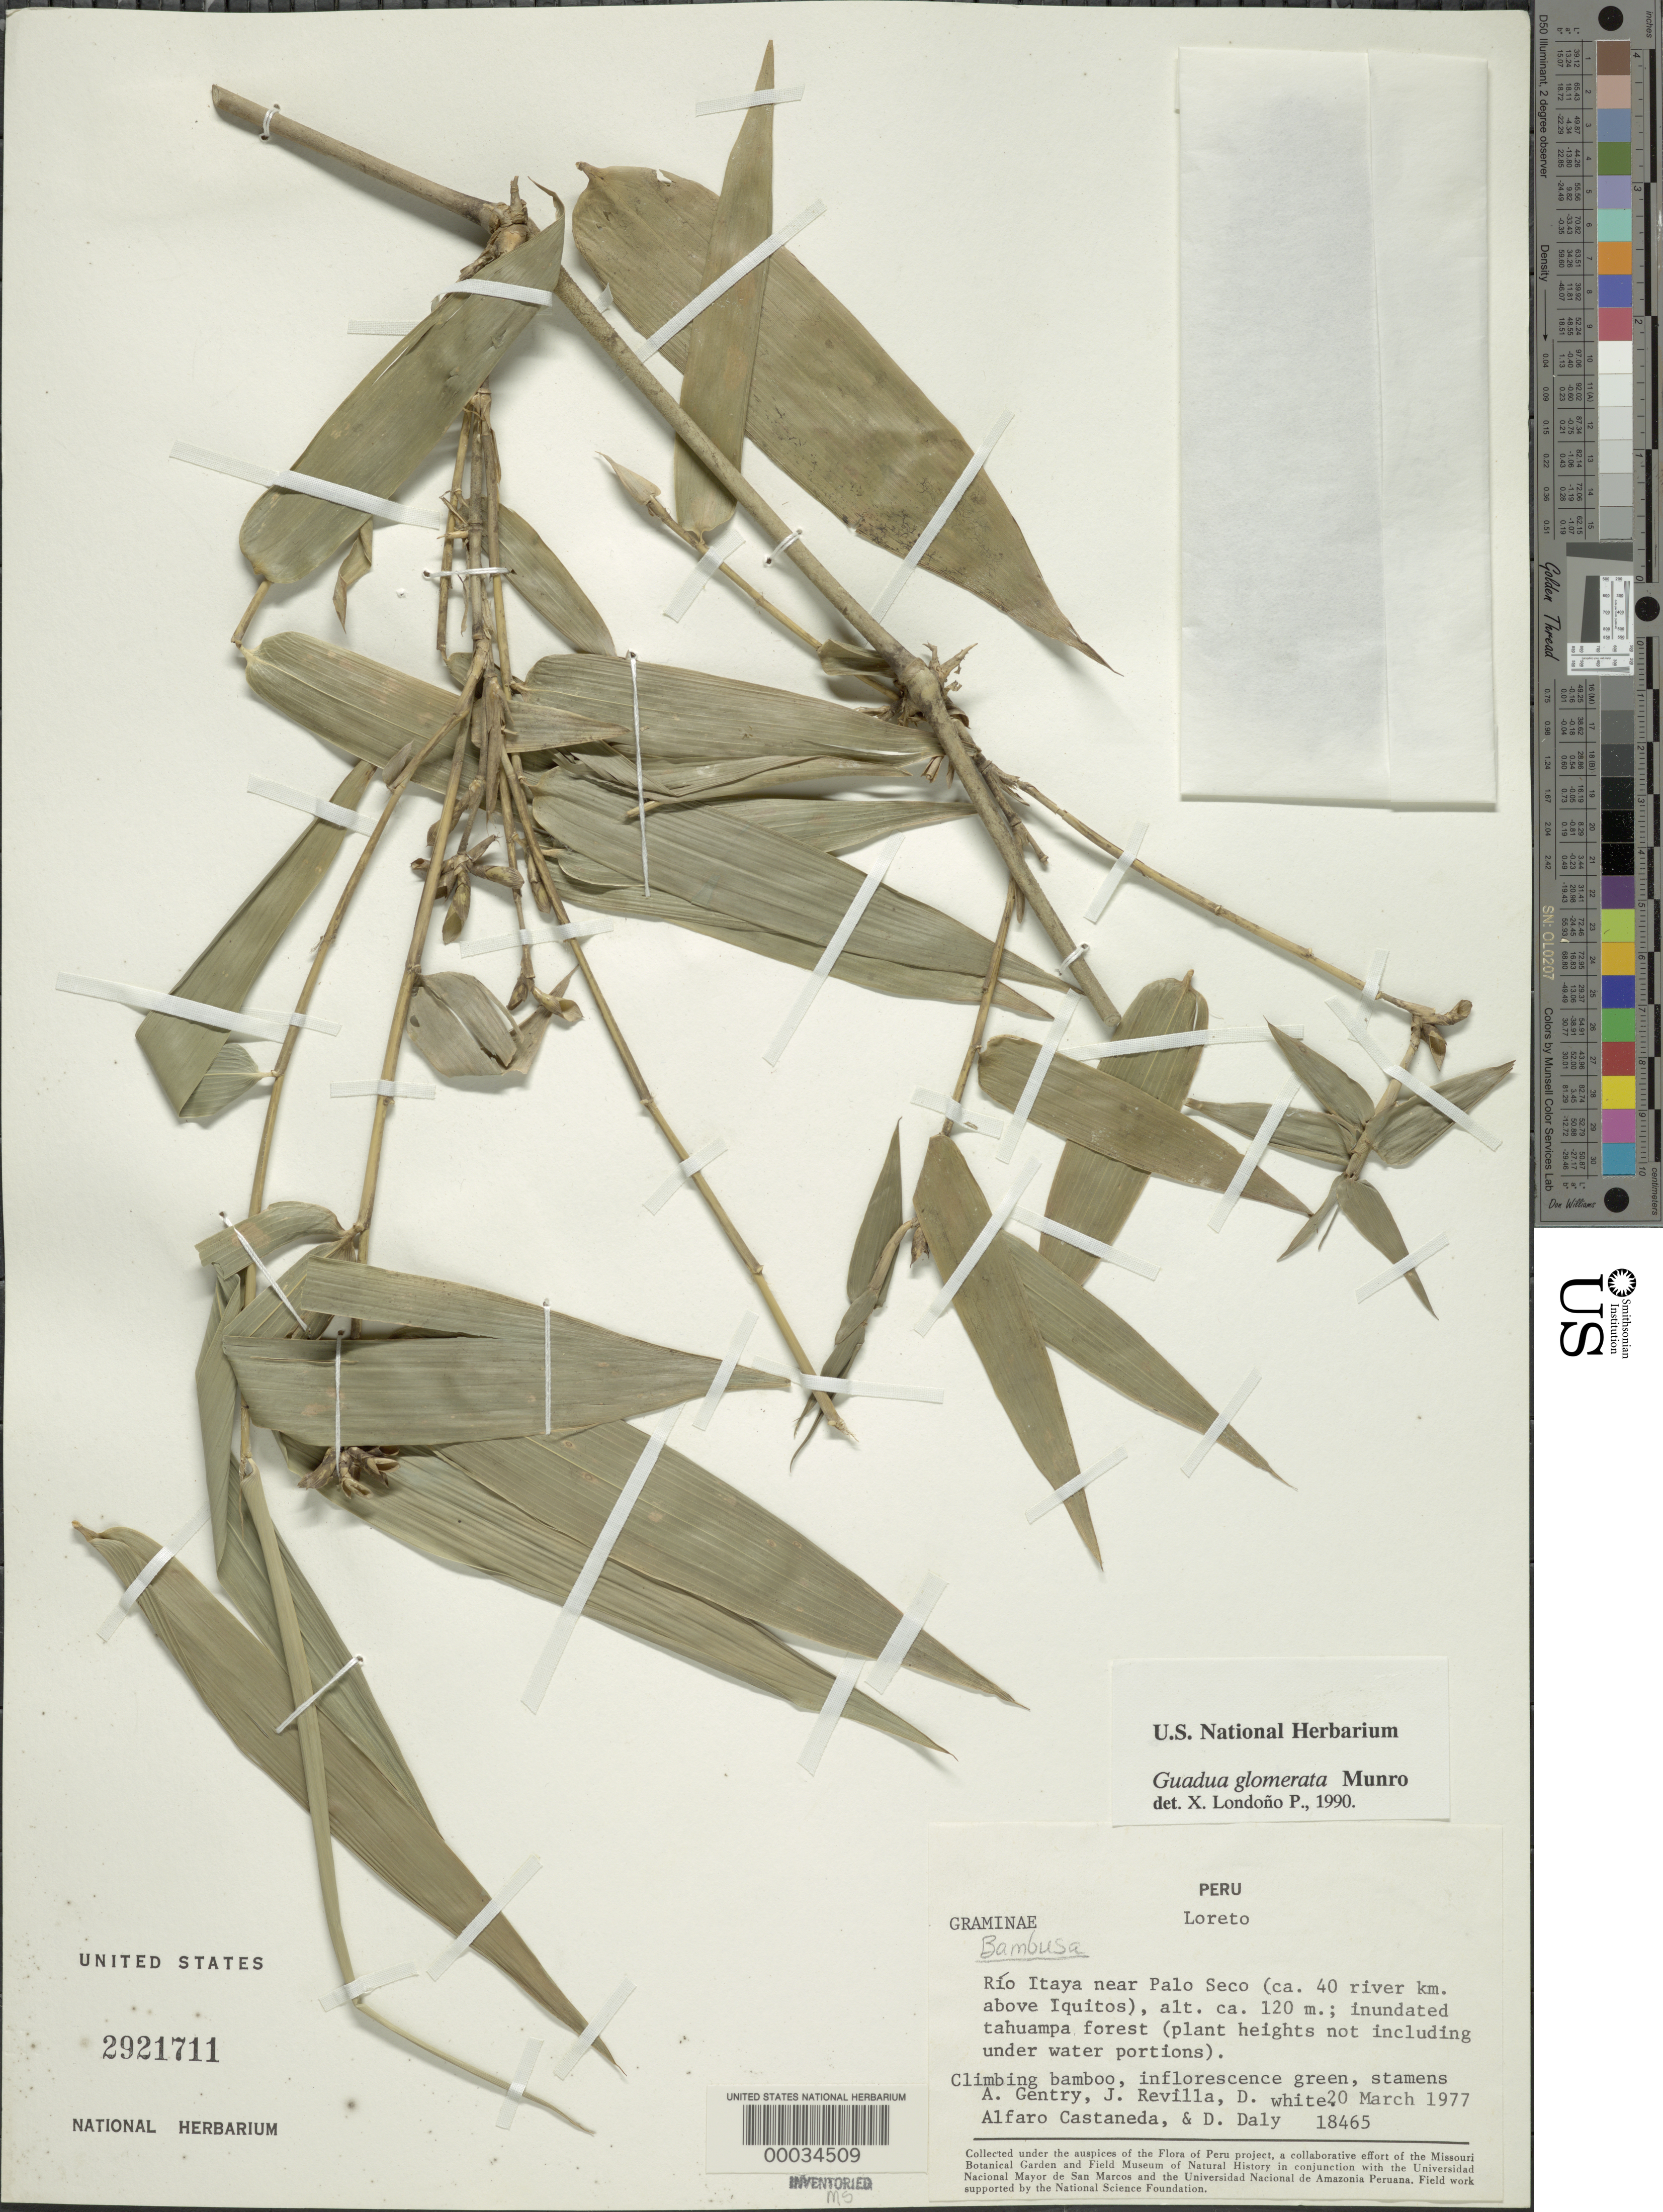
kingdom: Plantae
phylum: Tracheophyta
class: Liliopsida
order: Poales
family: Poaceae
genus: Guadua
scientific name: Guadua glomerata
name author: Munro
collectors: A. H. Gentry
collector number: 18465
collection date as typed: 20 Mar 1977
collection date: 1977-03-20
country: Peru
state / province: Loreto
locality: Rio itaya, palo seco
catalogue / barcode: US 2921711